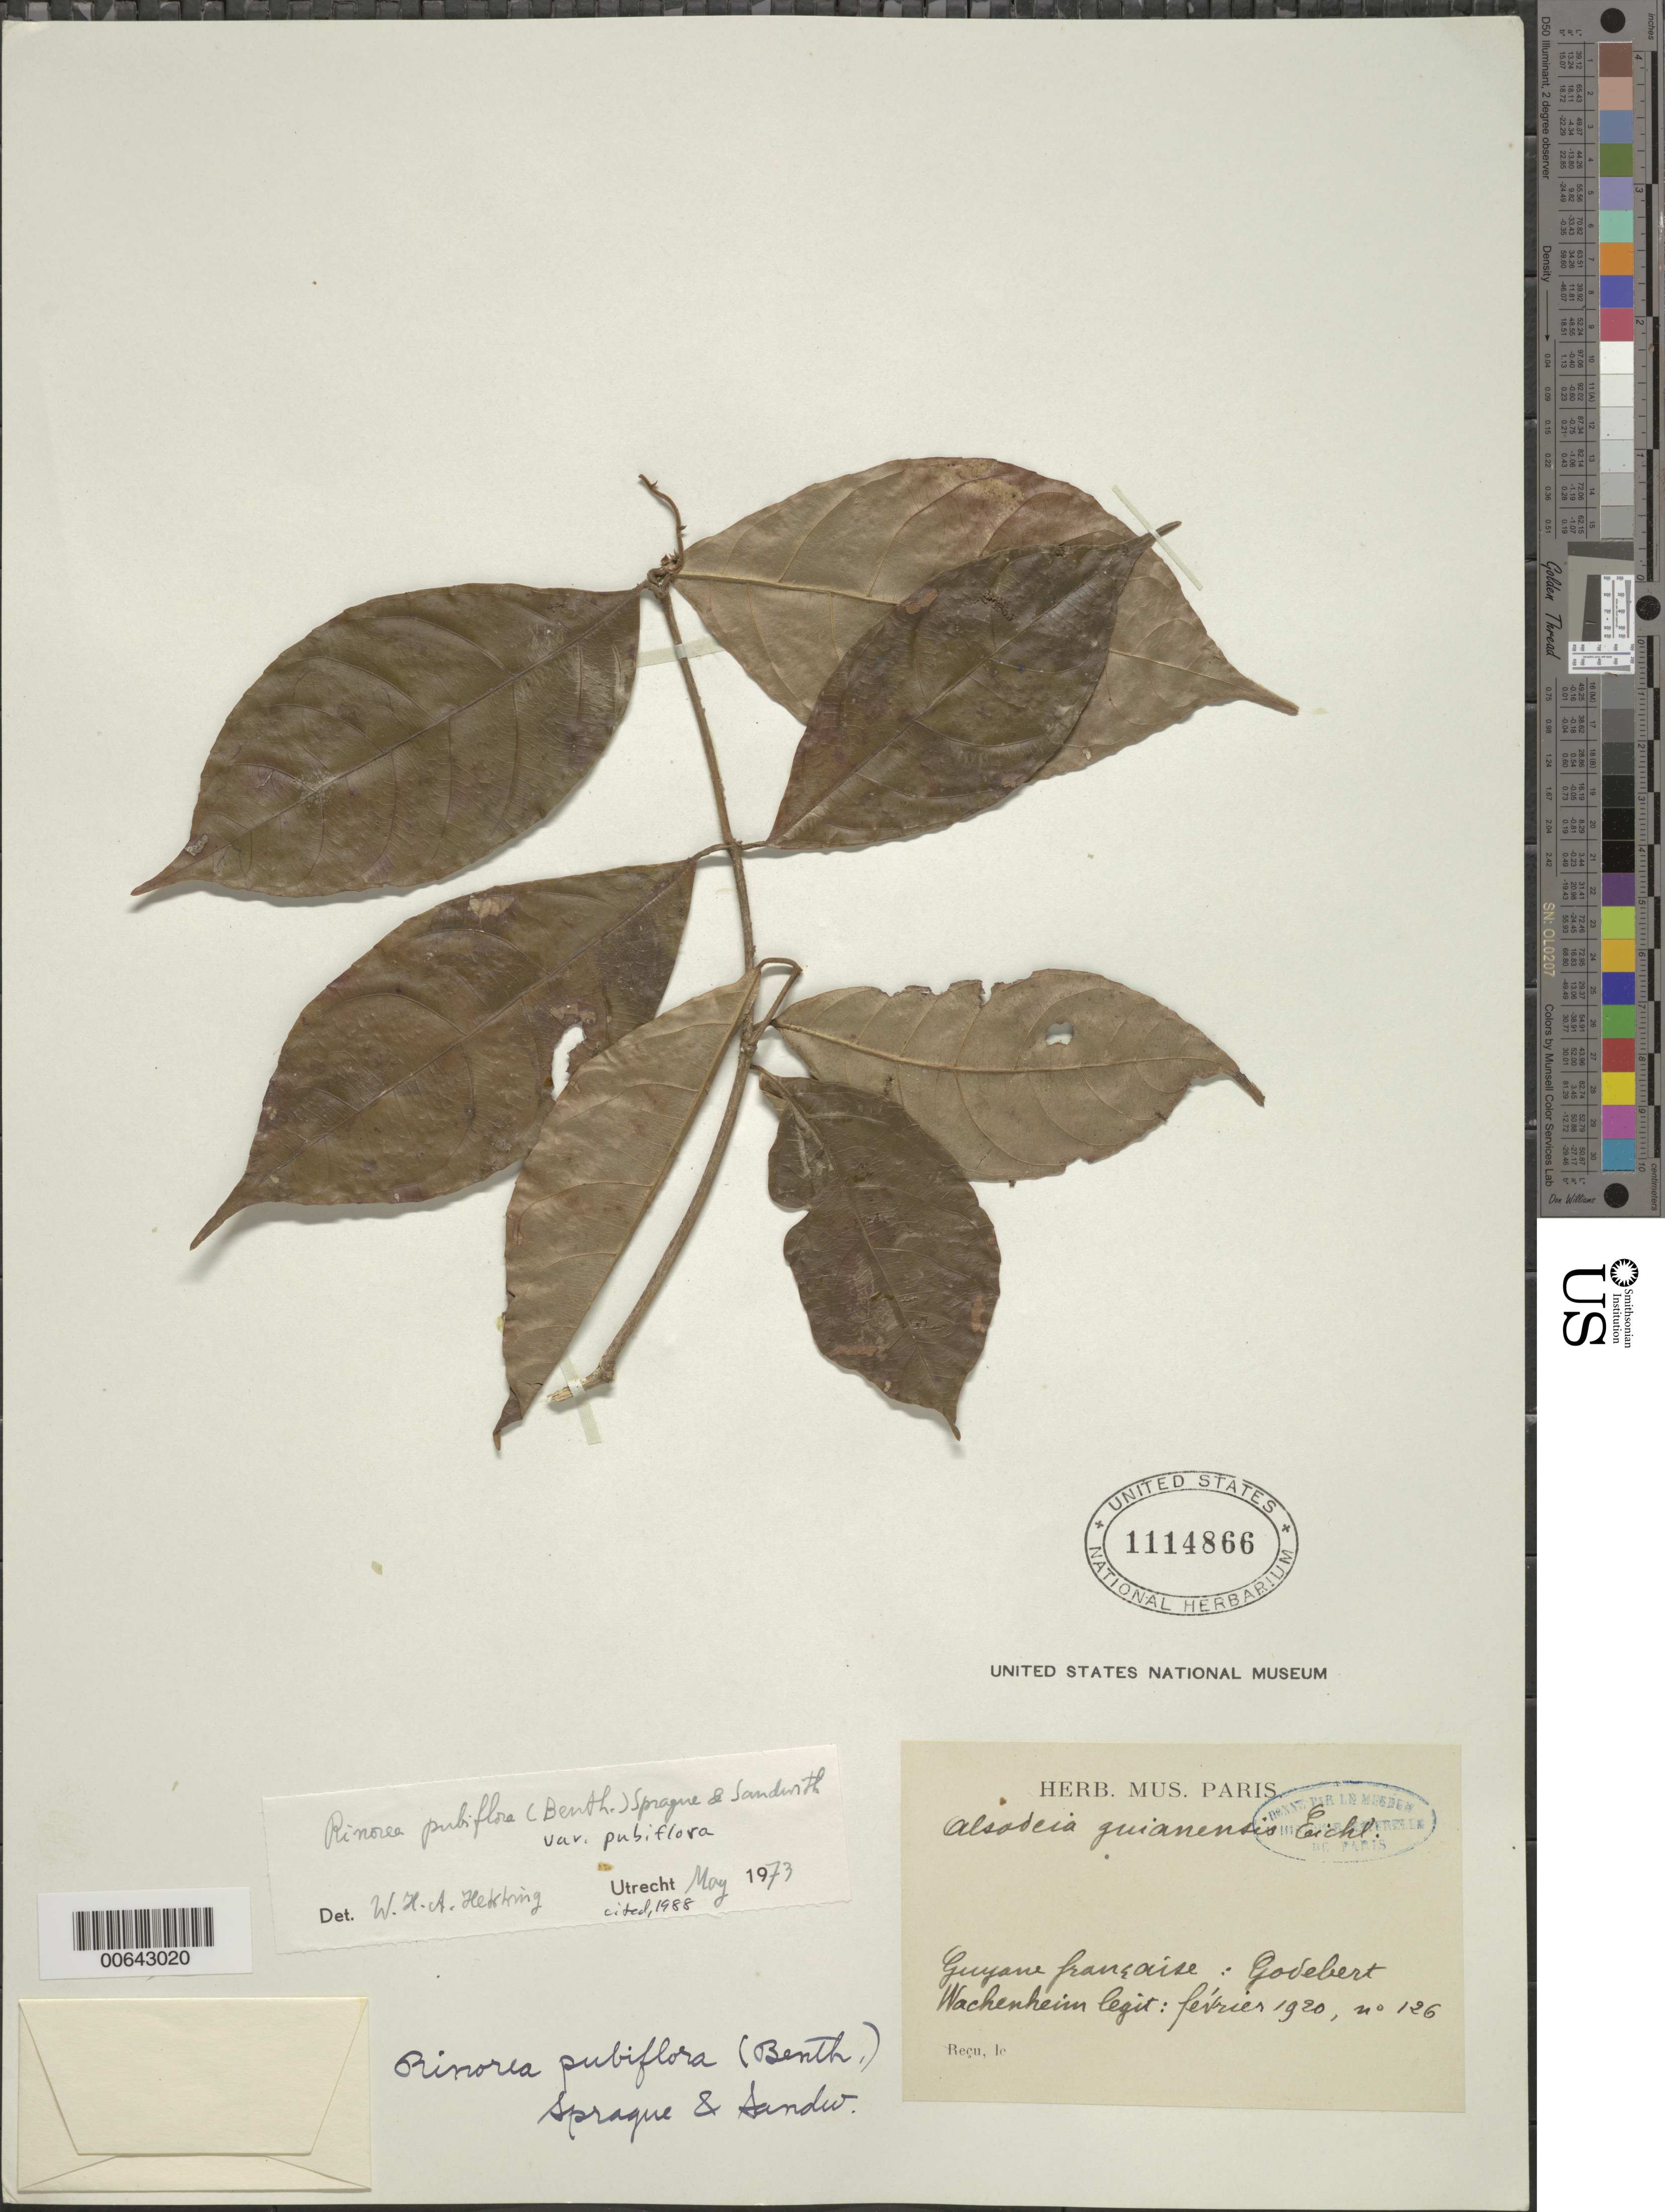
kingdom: Plantae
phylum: Tracheophyta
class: Magnoliopsida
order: Malpighiales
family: Violaceae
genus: Rinorea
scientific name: Rinorea pubiflora var. pubiflora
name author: (Benth.) Sprague & Sandwith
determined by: Hekking, W. H. A.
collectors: G. Wachenheim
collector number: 126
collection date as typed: Feb-20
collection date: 1920-02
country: French Guiana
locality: Godebert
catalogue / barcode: US 1114866